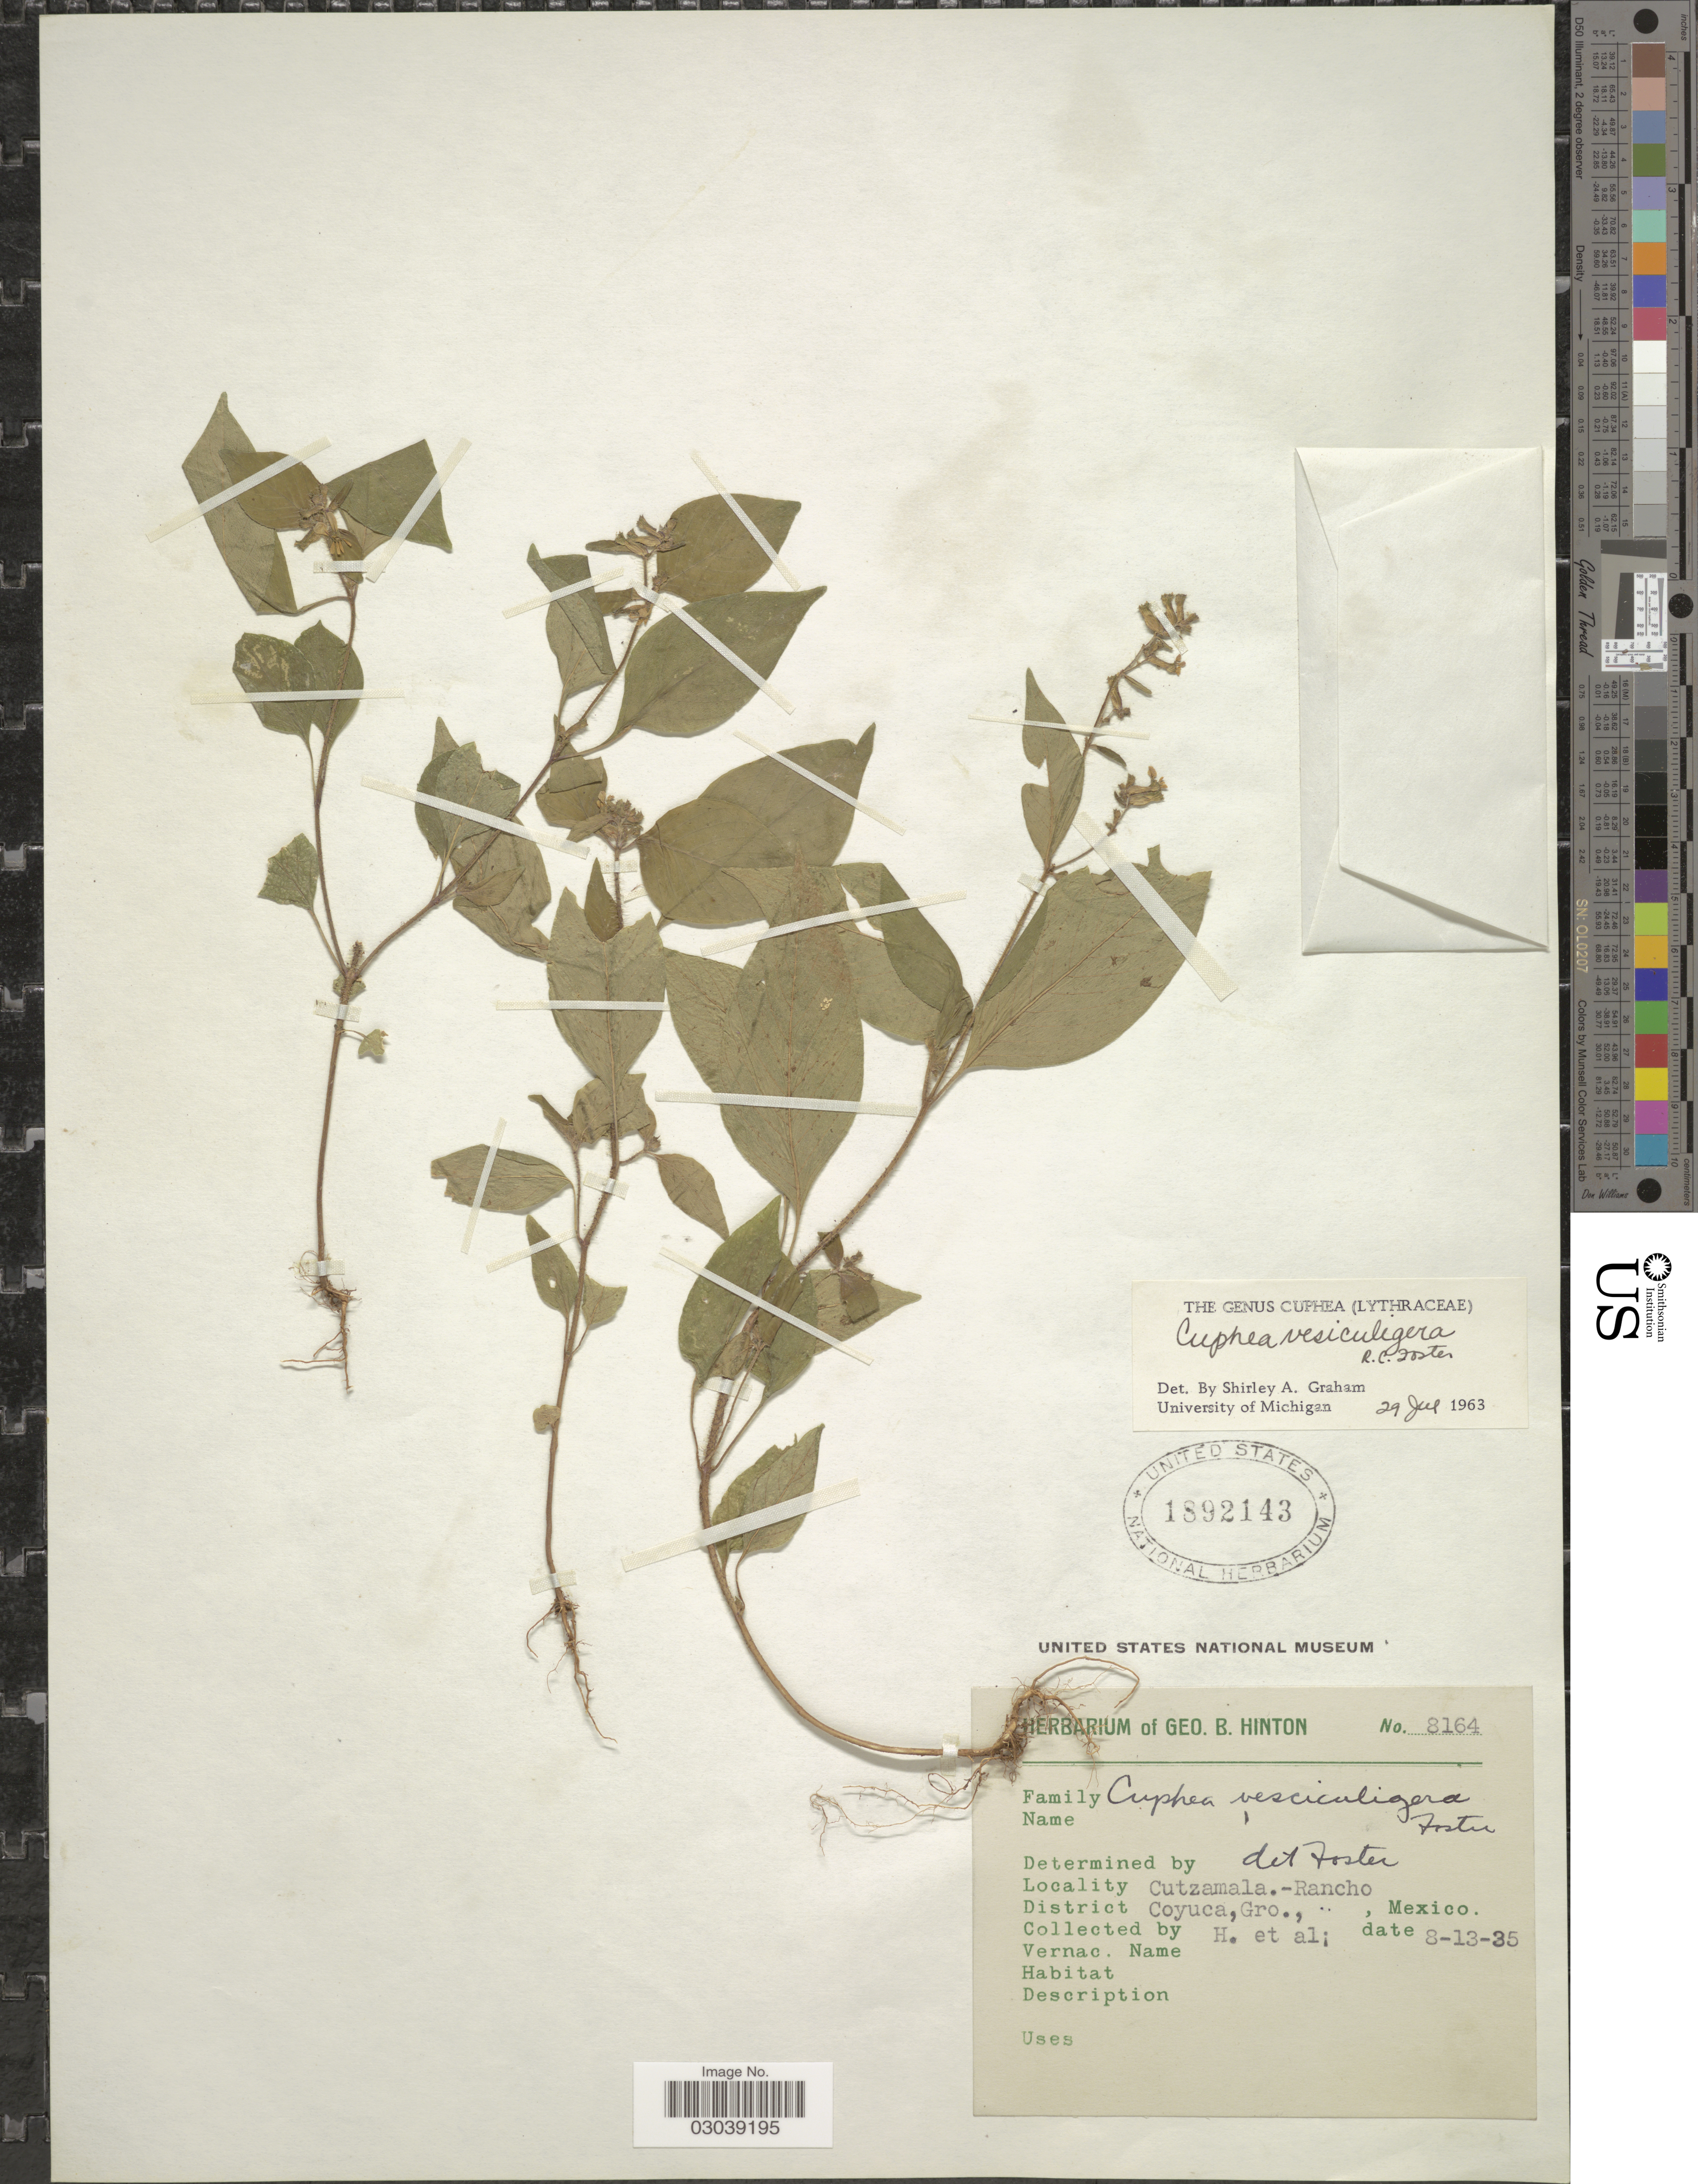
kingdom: Plantae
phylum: Tracheophyta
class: Magnoliopsida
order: Myrtales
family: Lythraceae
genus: Cuphea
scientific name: Cuphea vesiculigera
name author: R.C. Foster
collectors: G. B. Hinton & et al.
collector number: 8164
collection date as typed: Transcribed d/m/y: 13/8/35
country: Mexico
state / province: Guerrero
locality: Cutzamala.-Rancho. District Coyuca.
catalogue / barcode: US 1892143